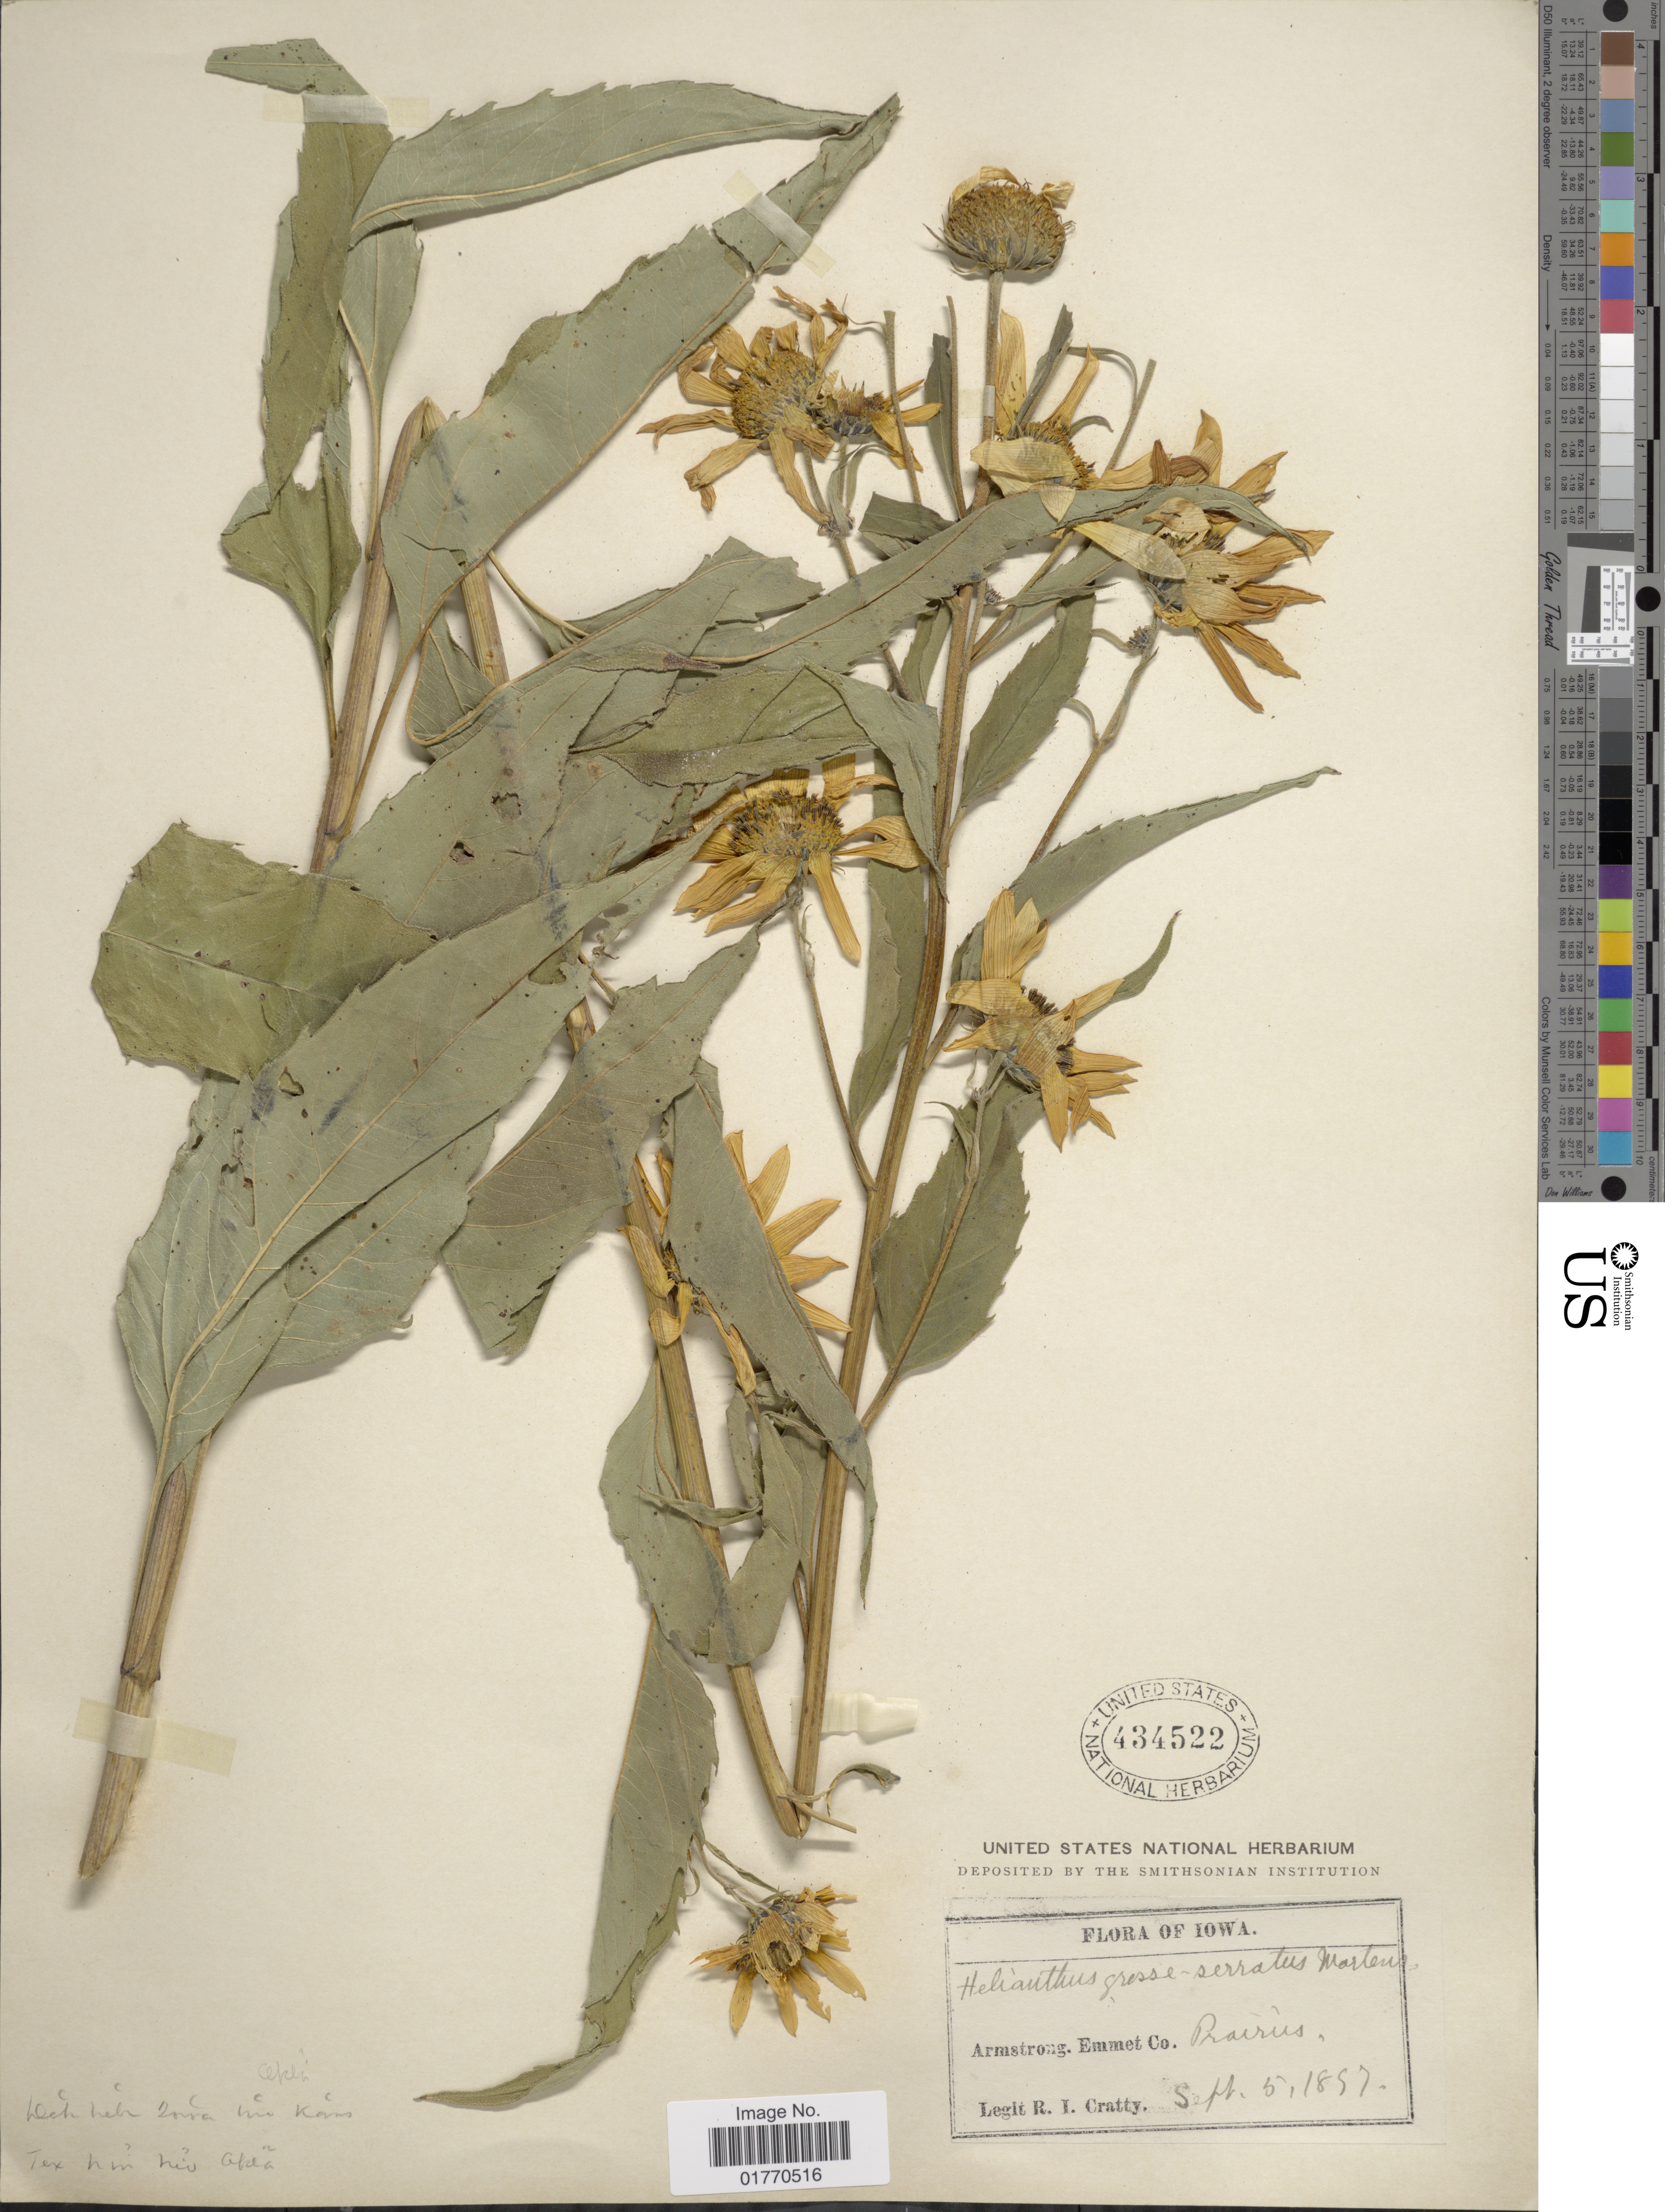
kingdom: Plantae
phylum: Tracheophyta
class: Magnoliopsida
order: Asterales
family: Asteraceae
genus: Helianthus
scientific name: Helianthus grosseserratus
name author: M. Martens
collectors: R. Cratty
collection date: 1897-09-05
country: United States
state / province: Iowa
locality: Armstrong, Emmet Co. Prairies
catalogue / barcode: US 434522